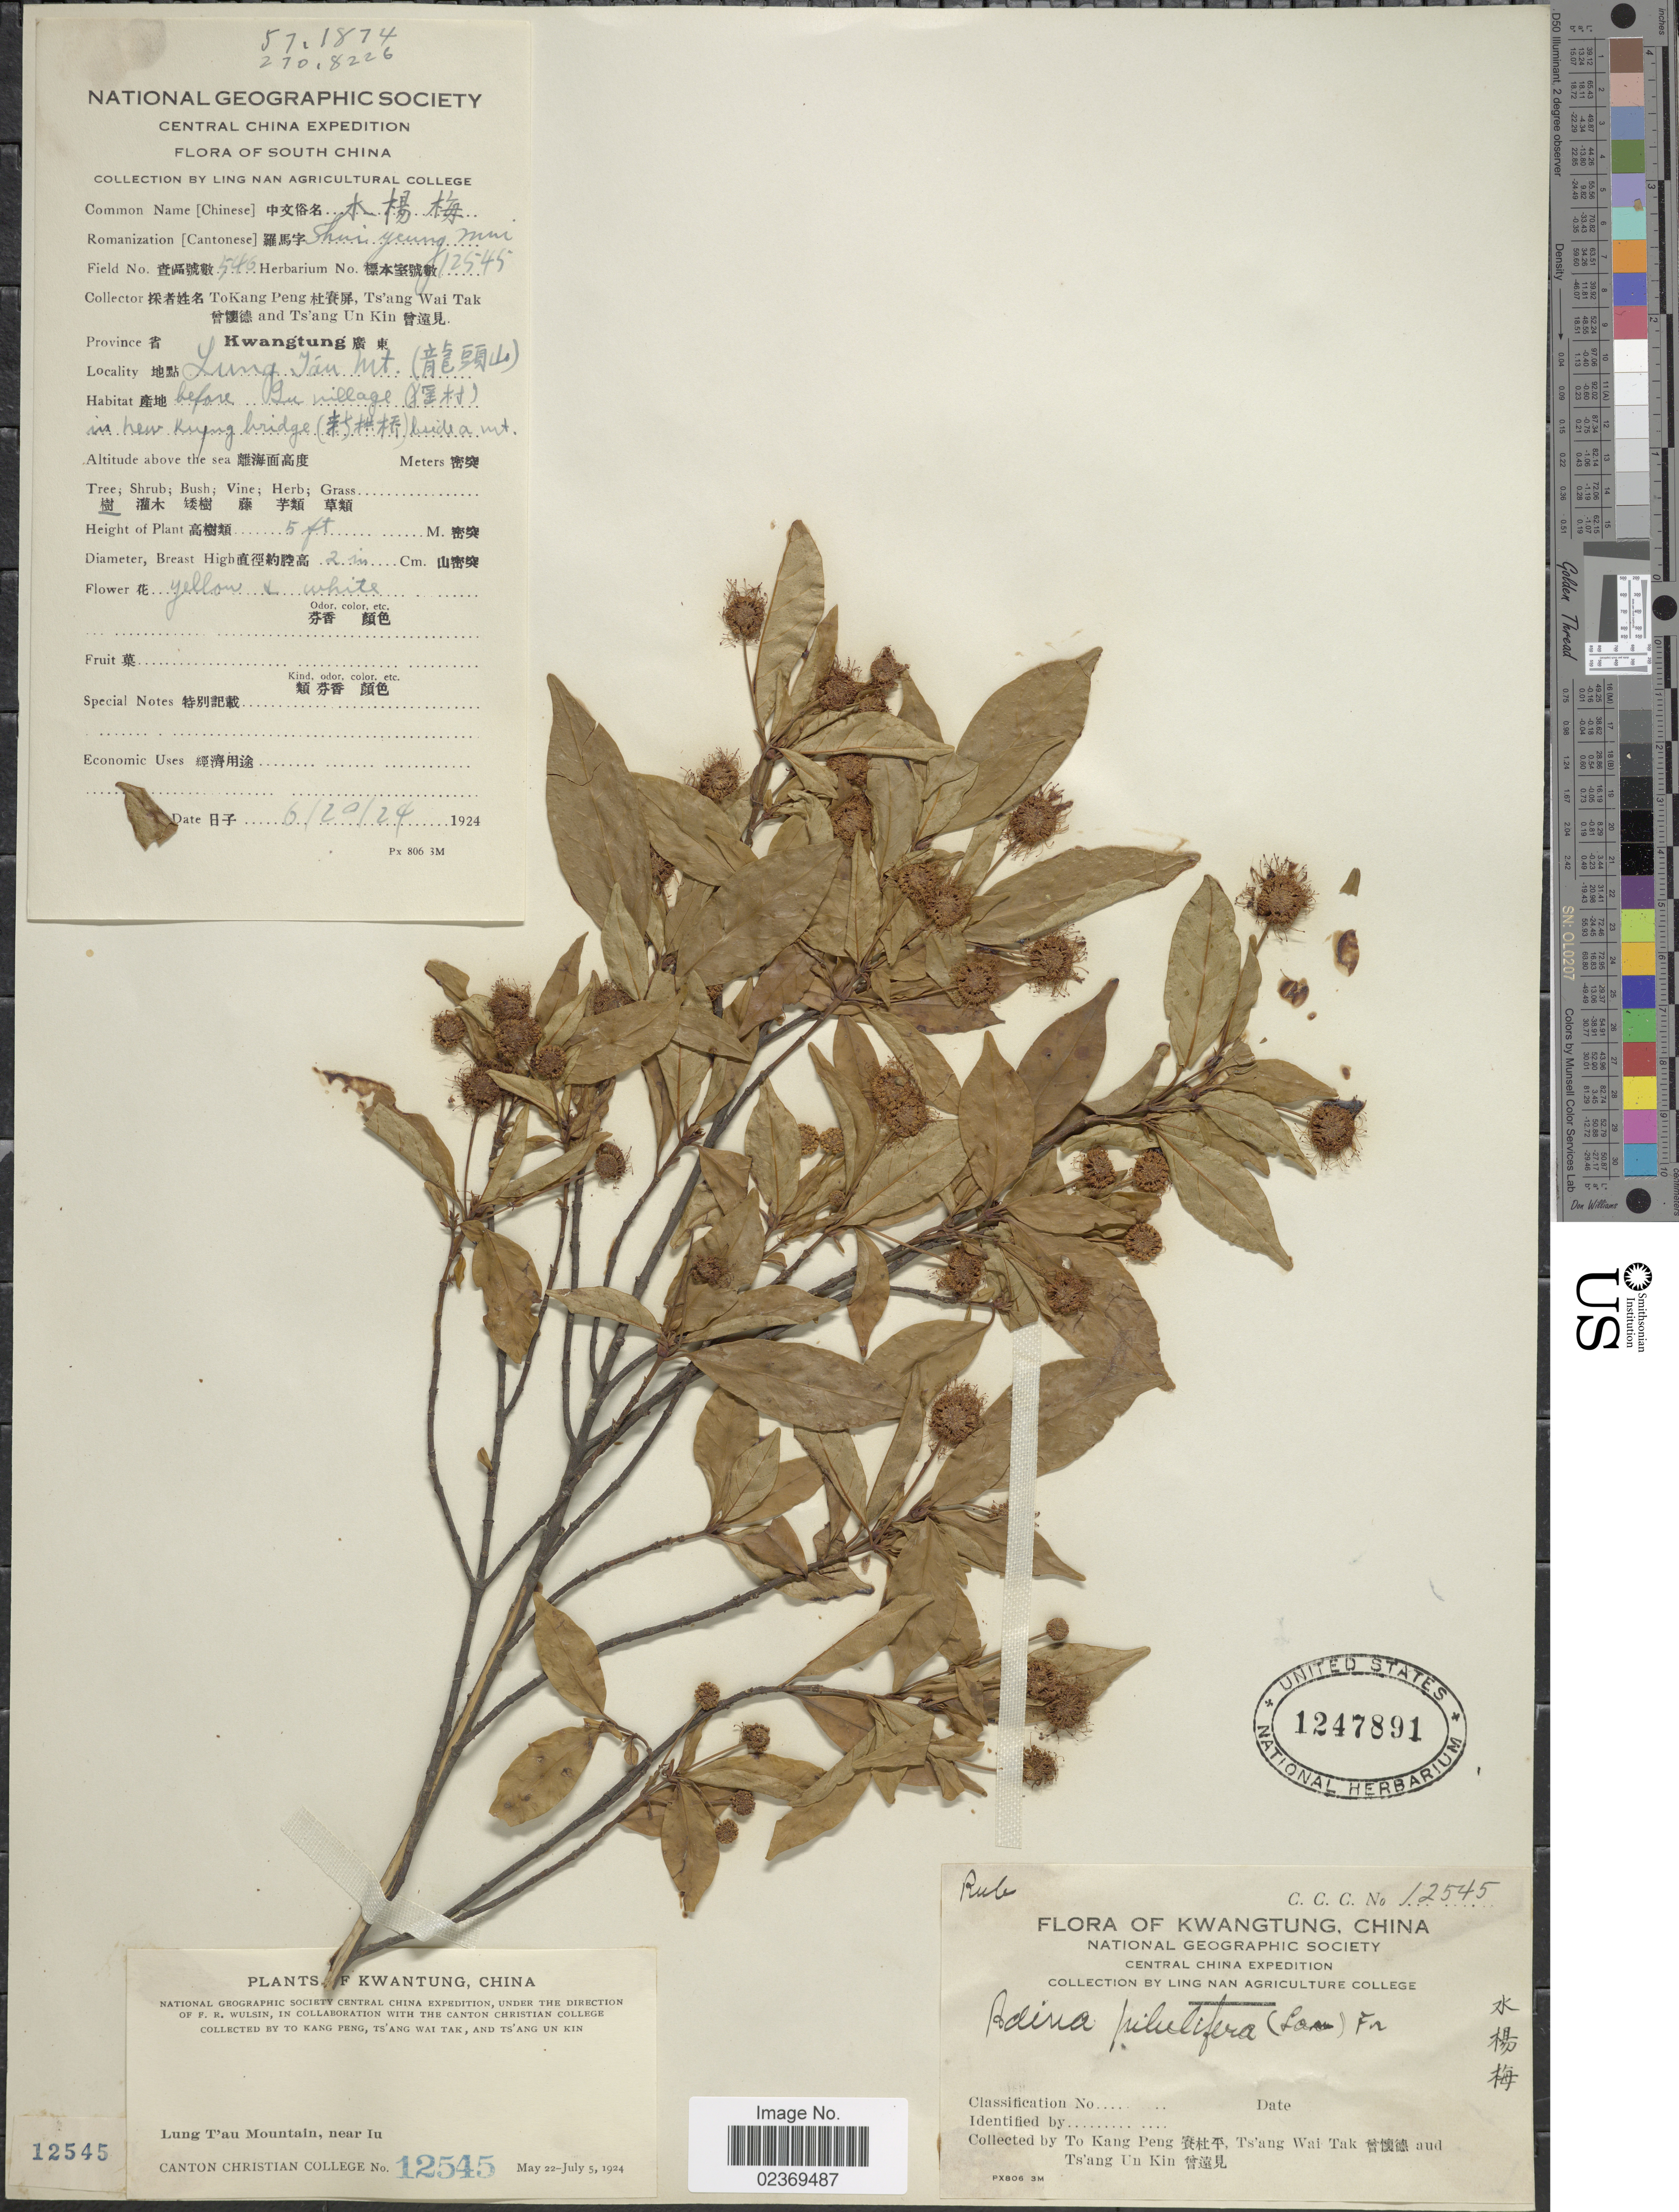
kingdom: Plantae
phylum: Tracheophyta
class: Magnoliopsida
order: Gentianales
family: Rubiaceae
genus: Adina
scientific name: Adina pilulifera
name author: (Lam.) Franch. & Drake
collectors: Tokang Peng, W. T. Tsang & Ts' Ang Un Kin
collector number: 546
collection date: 1924-06-20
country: China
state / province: Guangdong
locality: South China, Kwangtung Province, Lung Jan [interpreted] Mt., before Iu village, in new Kuing [interpreted] bridge, beside a mt.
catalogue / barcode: US 1247891